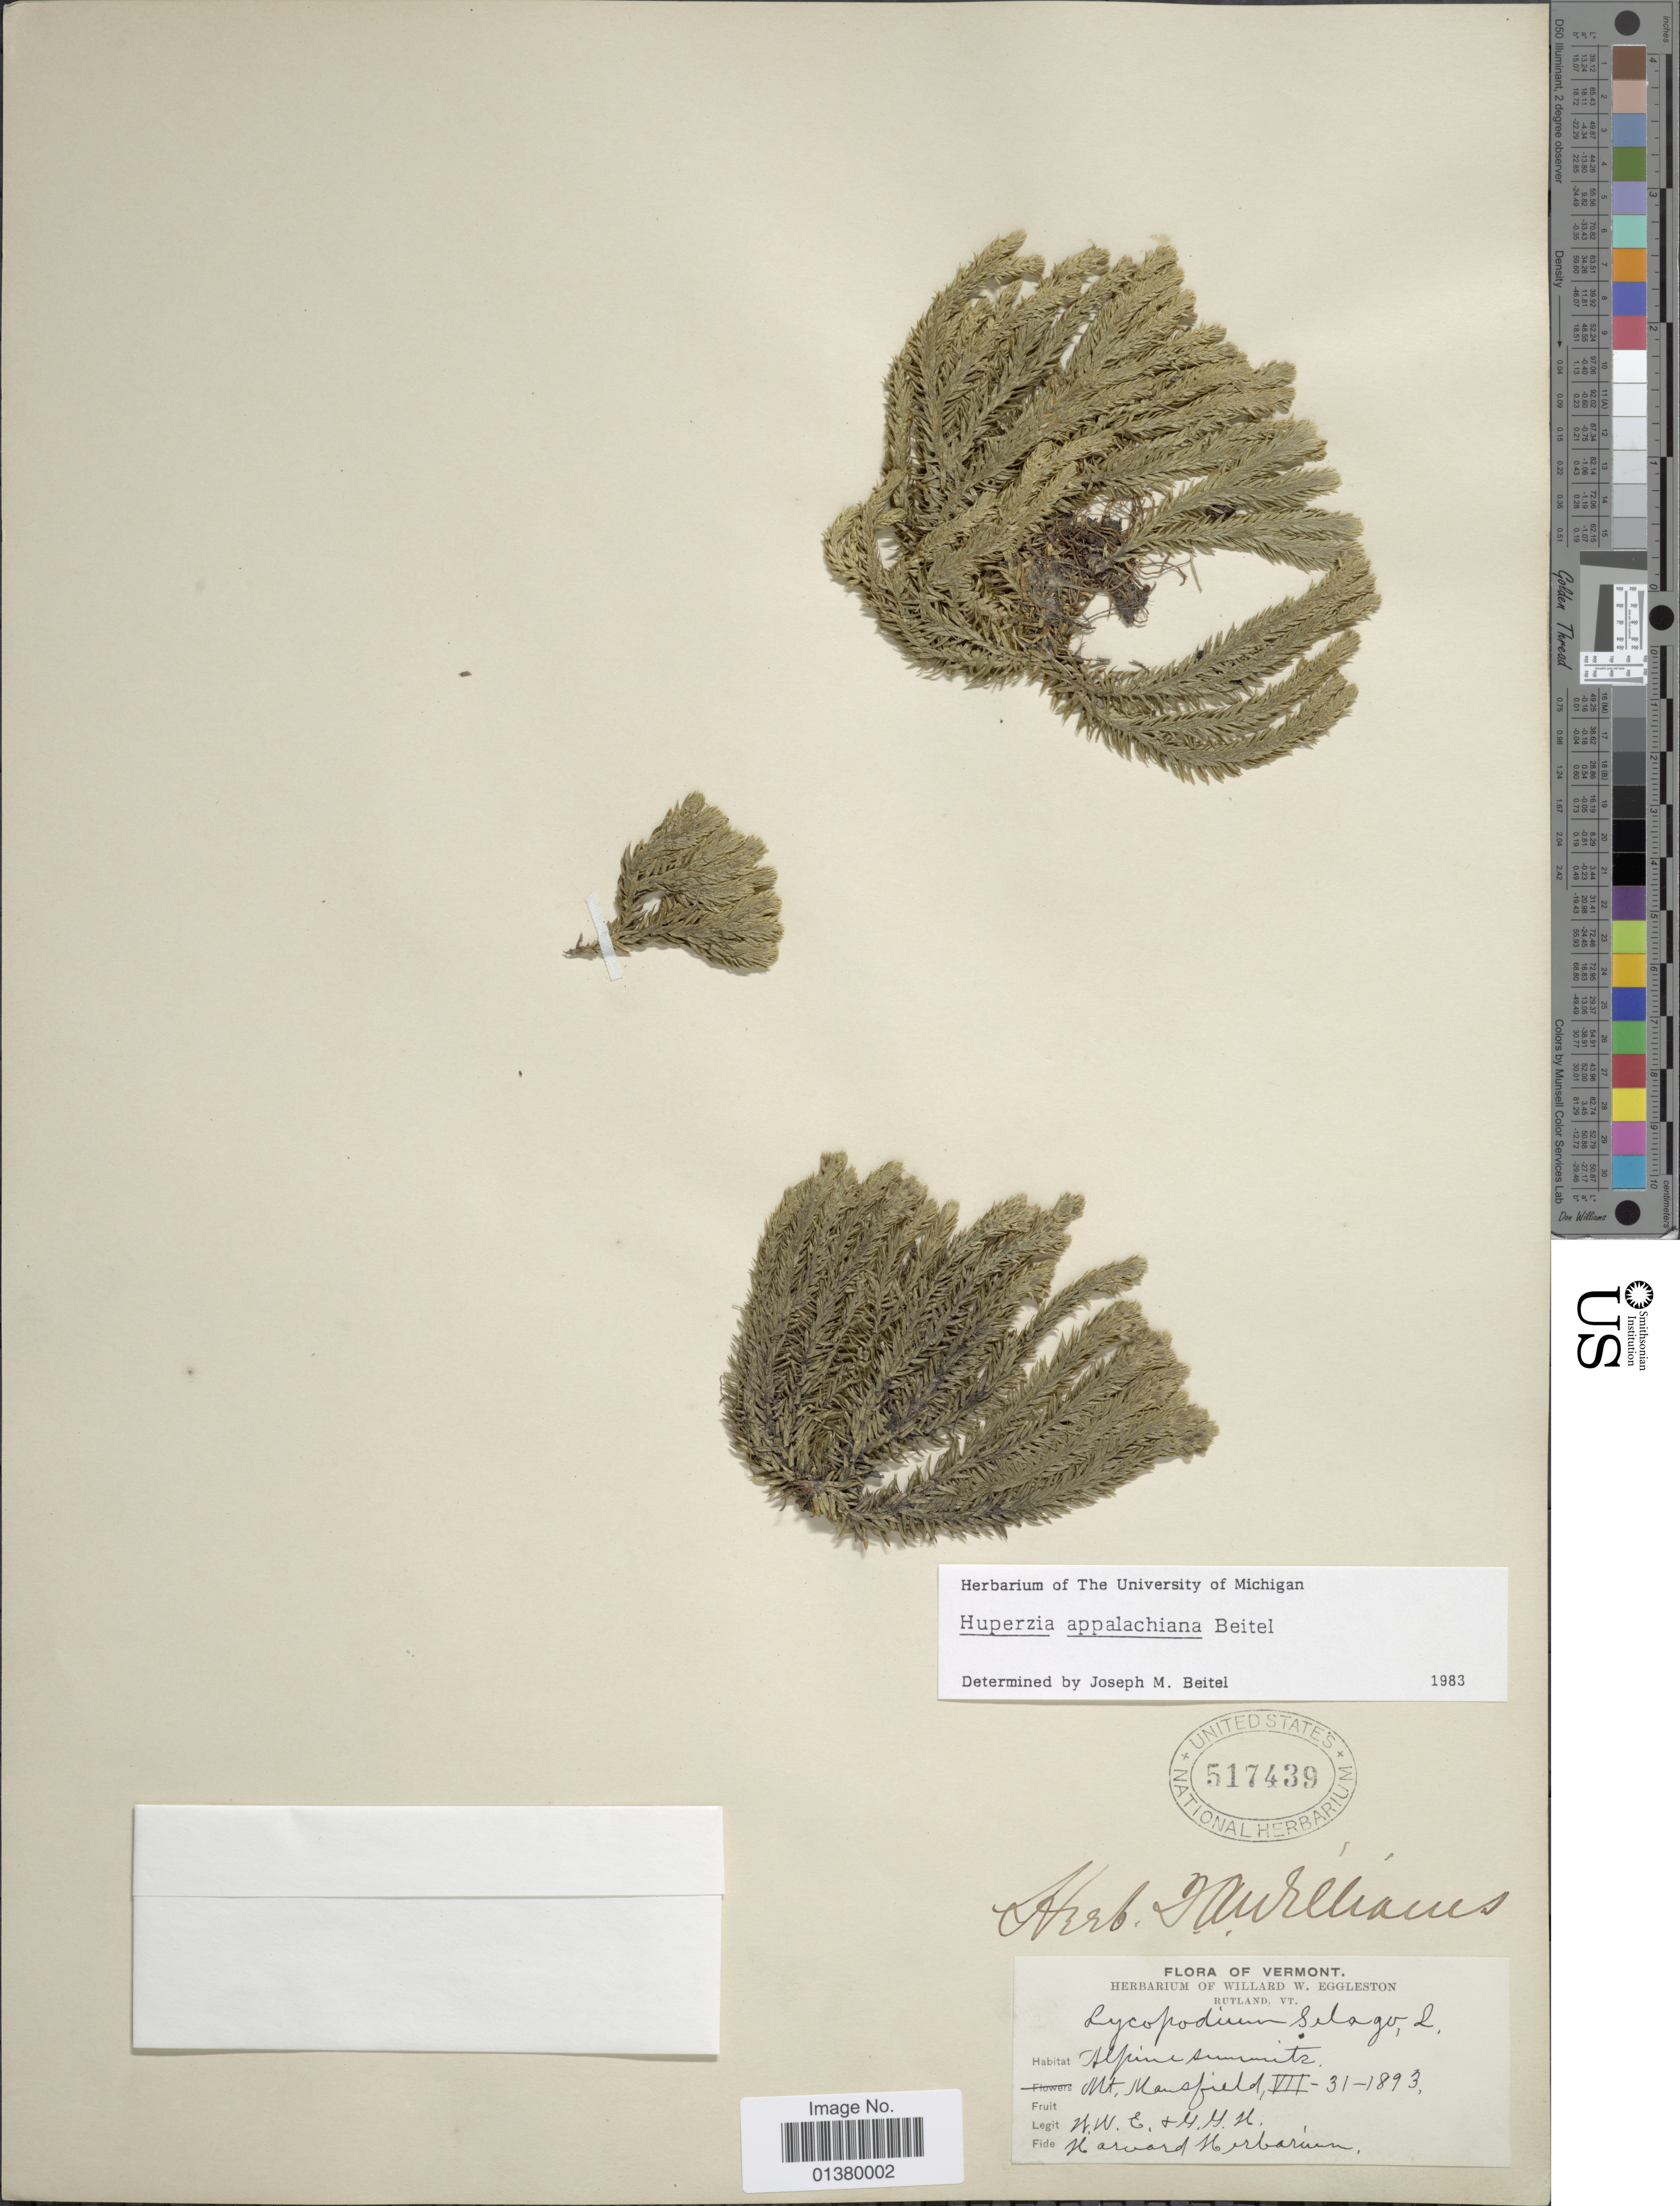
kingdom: Plantae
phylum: Tracheophyta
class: Lycopodiopsida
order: Lycopodiales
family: Lycopodiaceae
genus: Huperzia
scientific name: Huperzia appalachiana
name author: Beitel & Mickel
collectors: W. W. Eggleston & Collector illegible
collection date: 1893-07-31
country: United States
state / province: Vermont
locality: Alpine summits Mt Mansfield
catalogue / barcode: US 517439